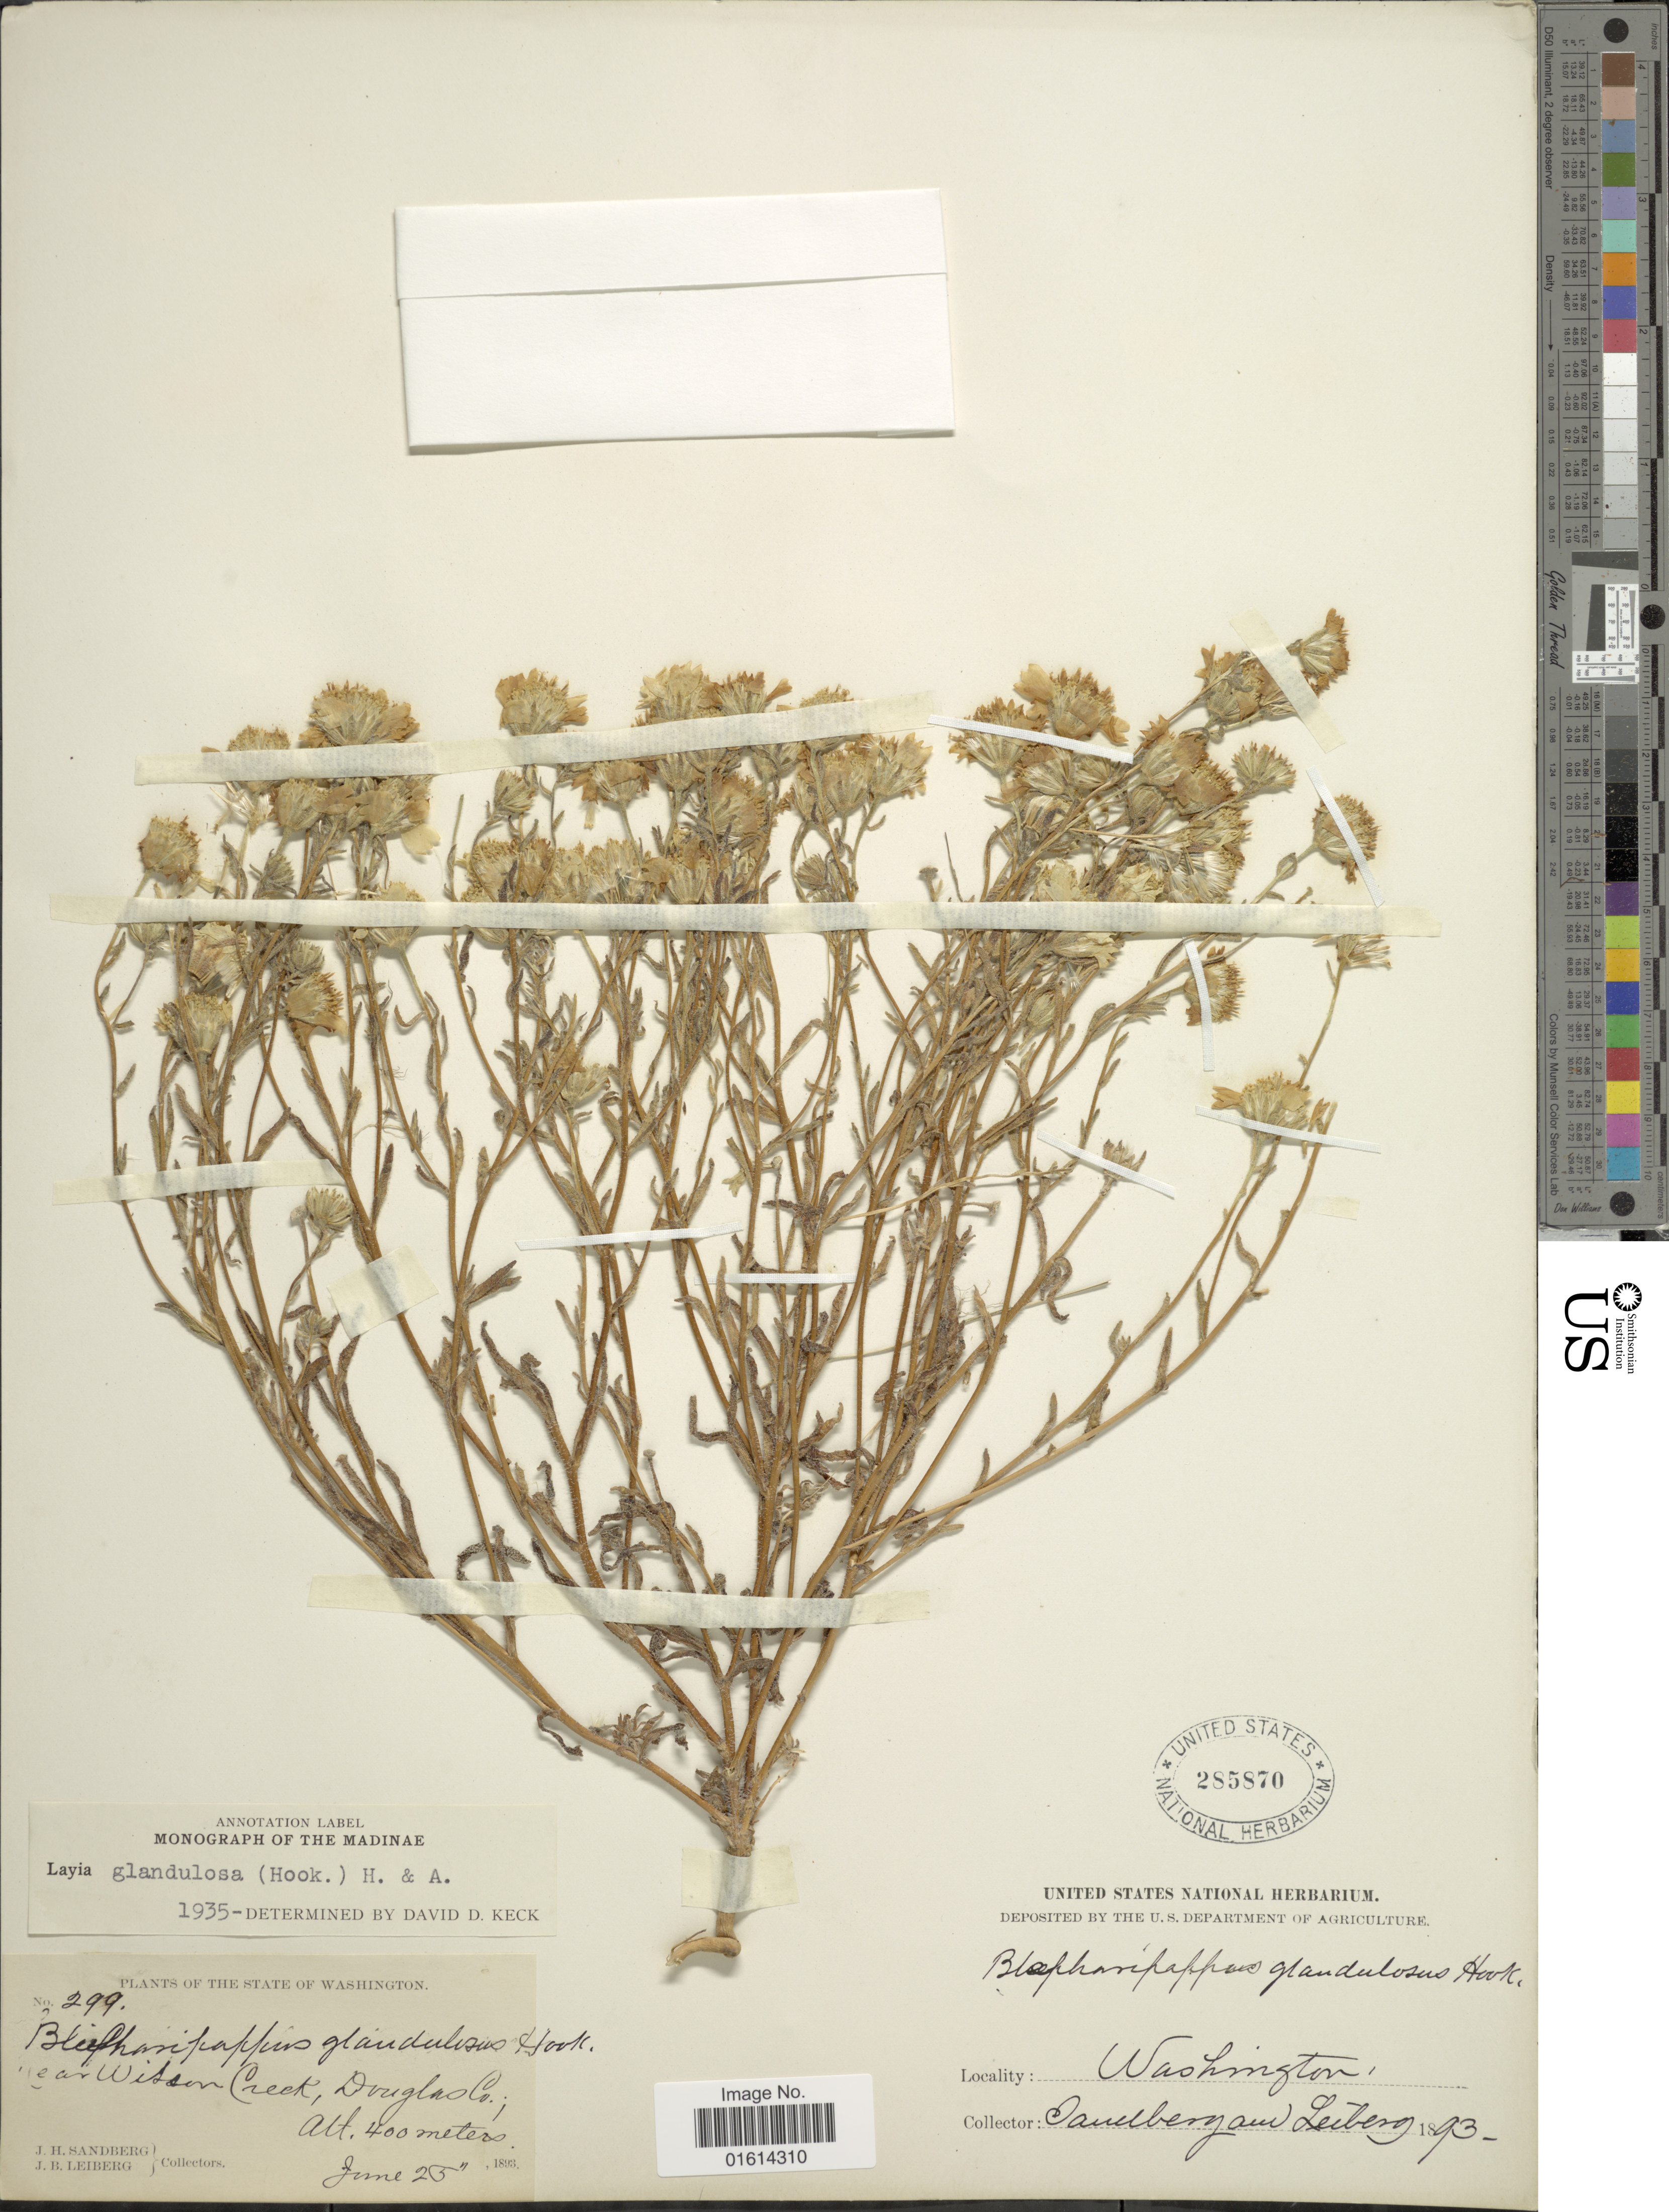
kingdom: Plantae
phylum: Tracheophyta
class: Magnoliopsida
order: Asterales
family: Asteraceae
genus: Layia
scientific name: Layia glandulosa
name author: Hook. & Arn.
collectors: J. H. Sandberg & J. B. Leiberg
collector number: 299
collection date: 1893-06-25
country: United States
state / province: Washington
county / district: Douglas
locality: State of Washington, near Wilson Creek, Douglas Co.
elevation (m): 400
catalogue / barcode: US 285870